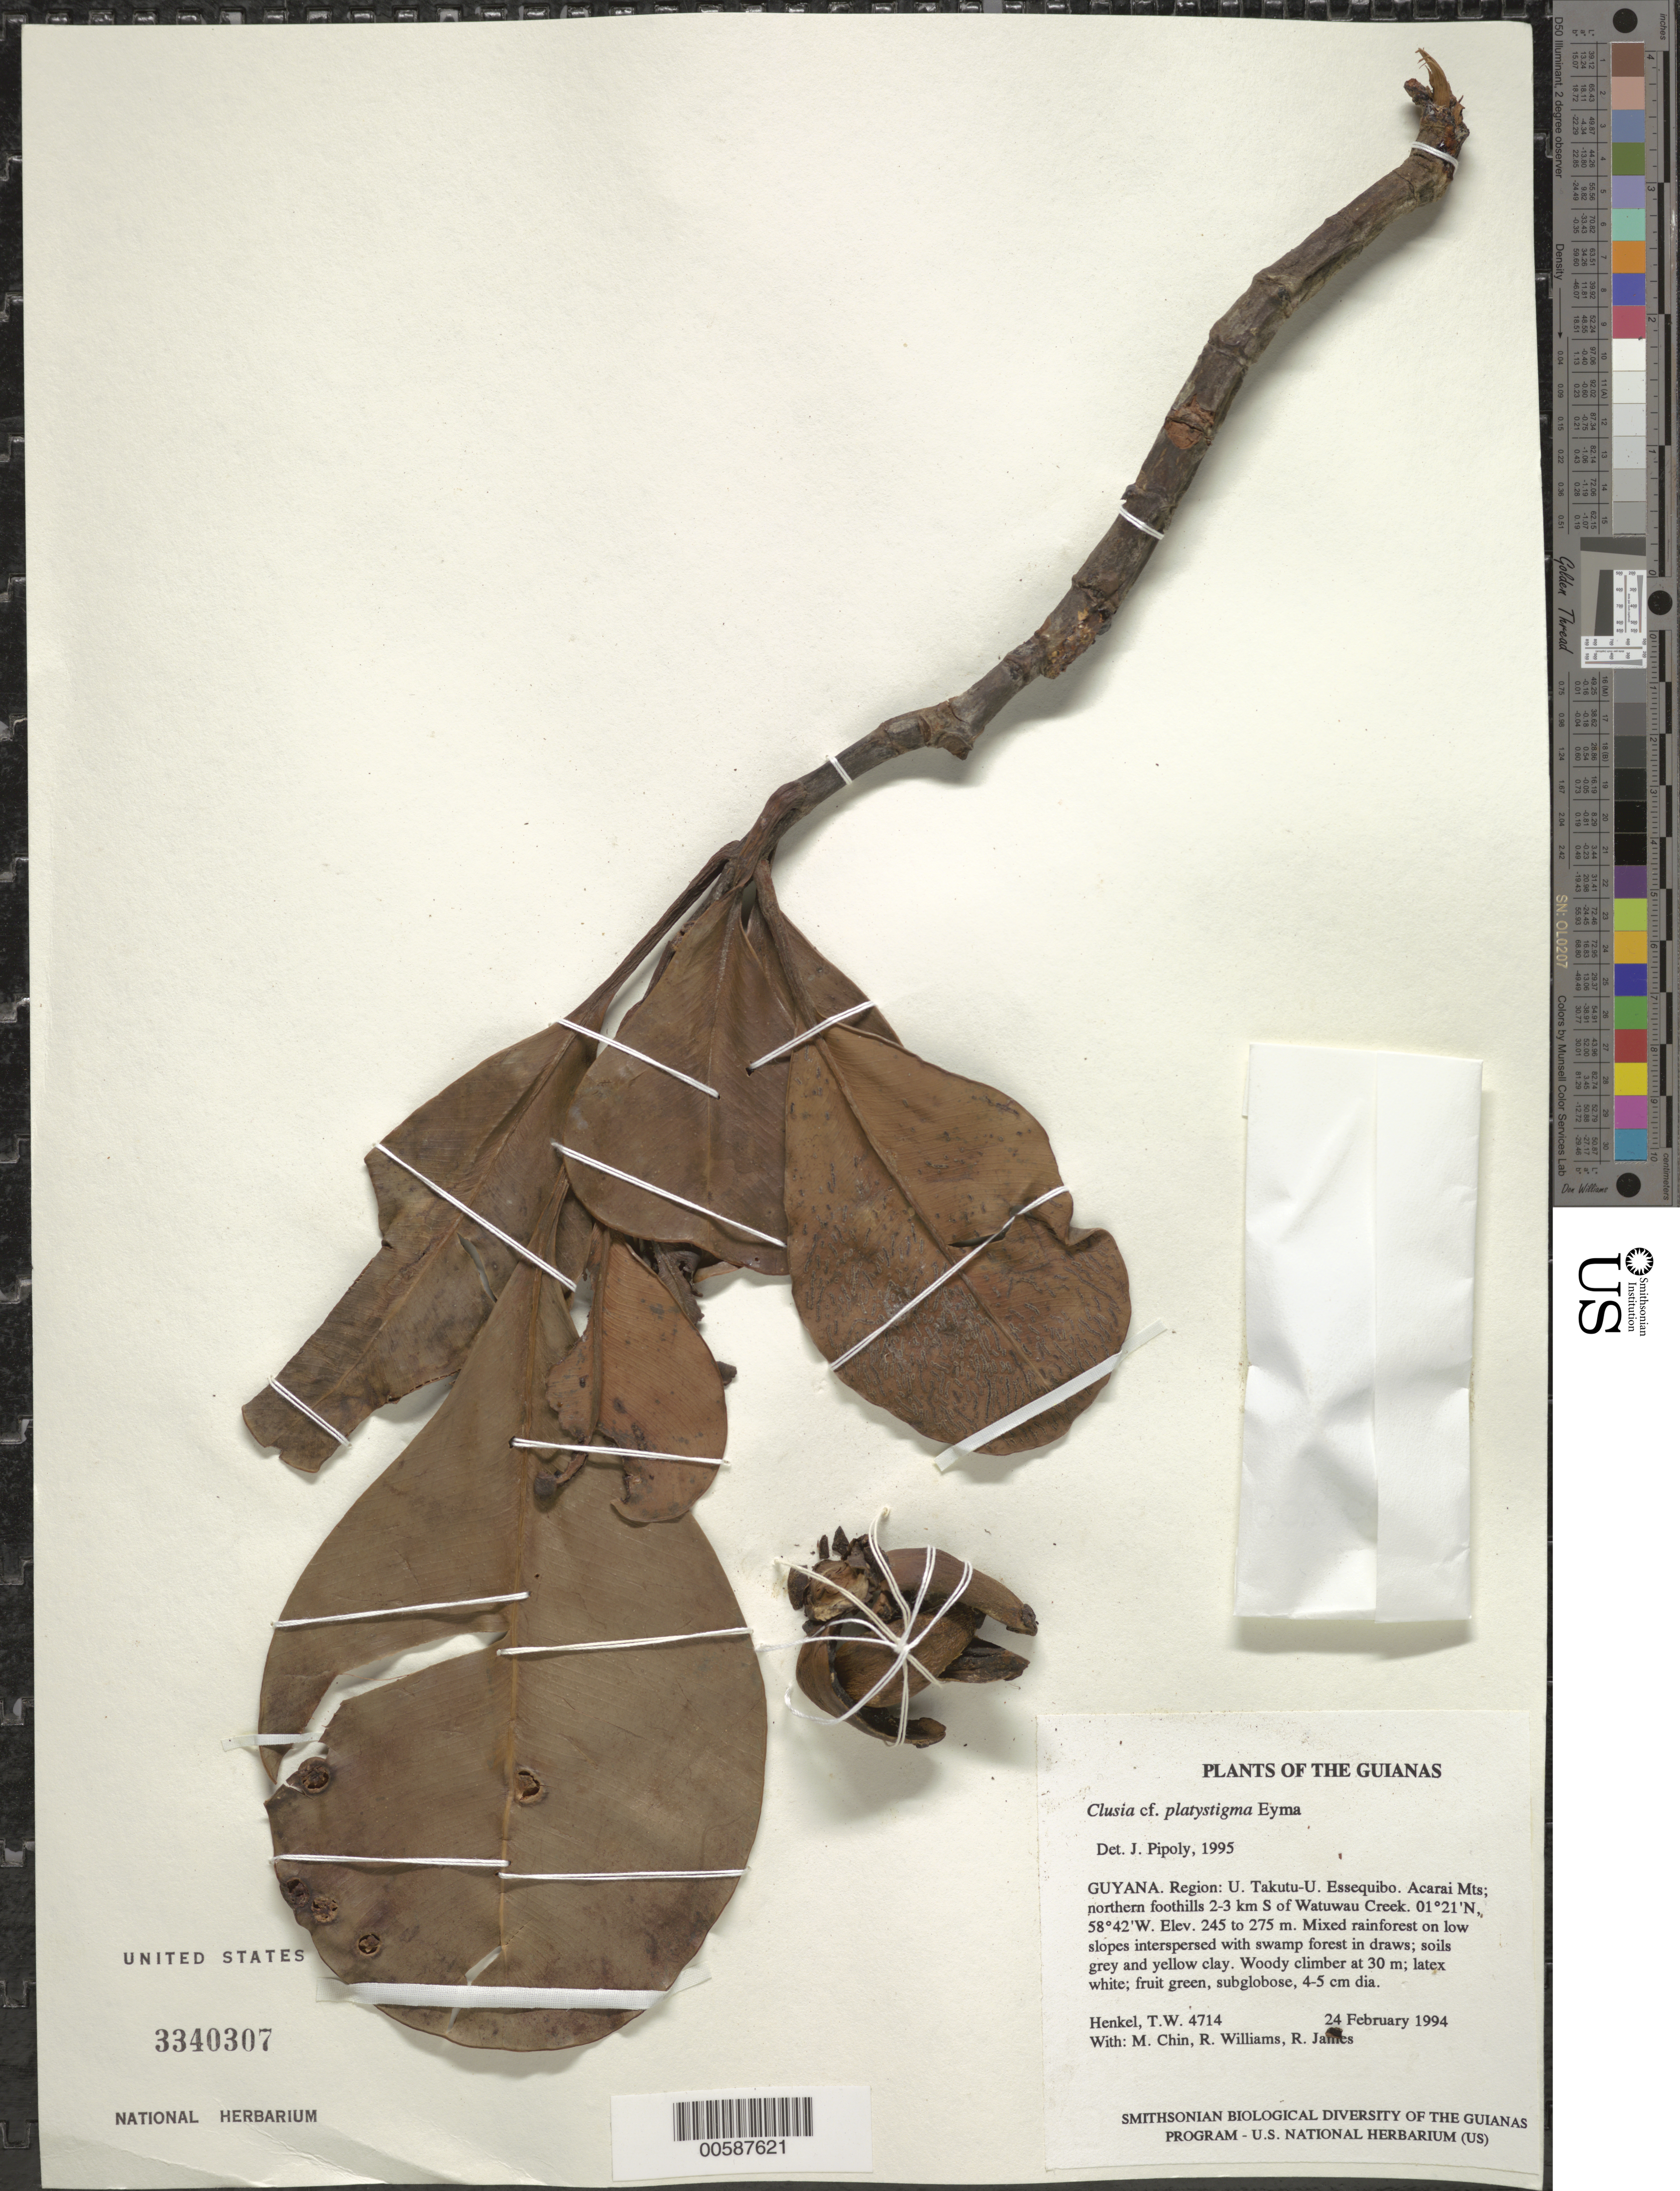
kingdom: Plantae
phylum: Tracheophyta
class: Magnoliopsida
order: Malpighiales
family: Clusiaceae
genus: Clusia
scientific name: Clusia platystigma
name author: Eyma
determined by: Pipoly, J. J., III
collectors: T. Henkel, M. Chin, R. Williams & R. James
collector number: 4714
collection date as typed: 24 February 1994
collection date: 1994-02-24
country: Guyana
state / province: U. Takutu-U. Essequibo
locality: Acarai Mts; northern foothills 2-3 km S of Watuwau Creek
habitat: Mixed rainforest on low slopes interspersed with swamp forest in draws; soils grey and yellow clay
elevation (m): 245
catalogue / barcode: US 3340307